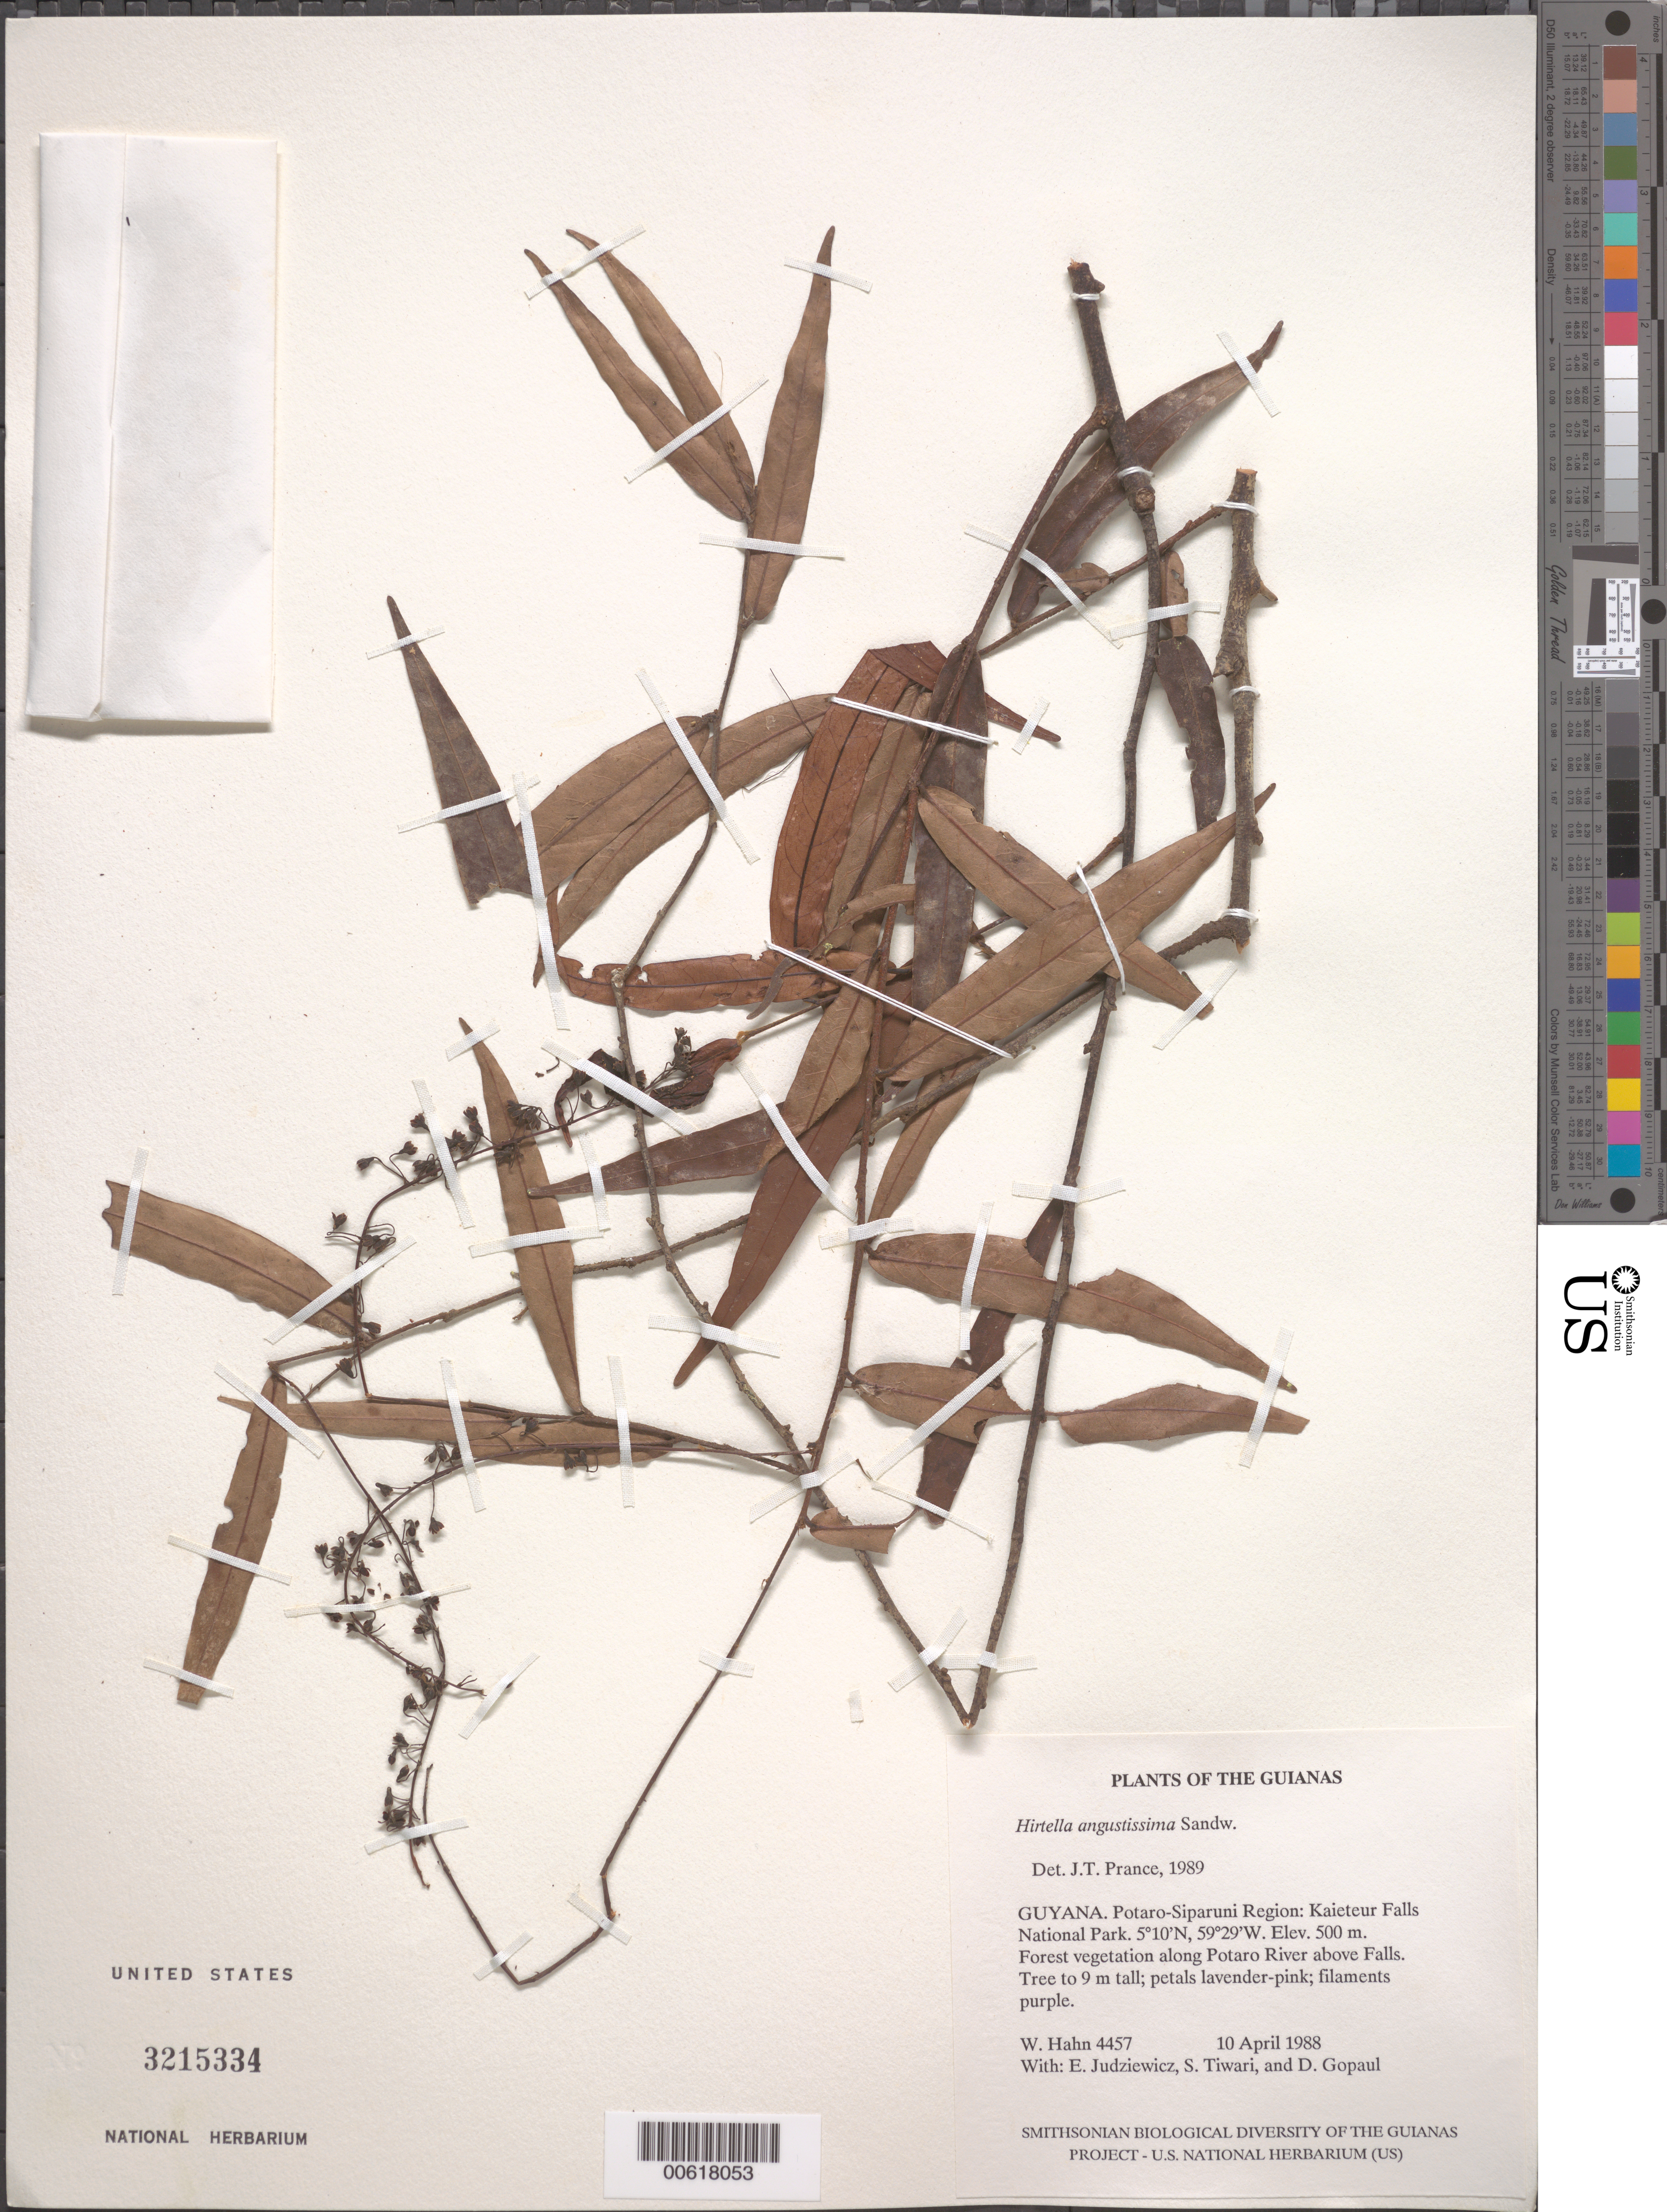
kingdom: Plantae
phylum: Tracheophyta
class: Magnoliopsida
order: Malpighiales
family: Chrysobalanaceae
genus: Hirtella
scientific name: Hirtella angustissima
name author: Sandw.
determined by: Prance, G. T.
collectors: W. Hahn, E. J. Judziewicz, S. Tiwari & D. Gopaul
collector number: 4457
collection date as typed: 10 April 1988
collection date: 1988-04-10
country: Guyana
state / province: Potaro-Siparuni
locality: Kaieteur Falls National Park. Along Potaro River above falls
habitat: Forest vegetation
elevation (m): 500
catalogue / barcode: US 3215334